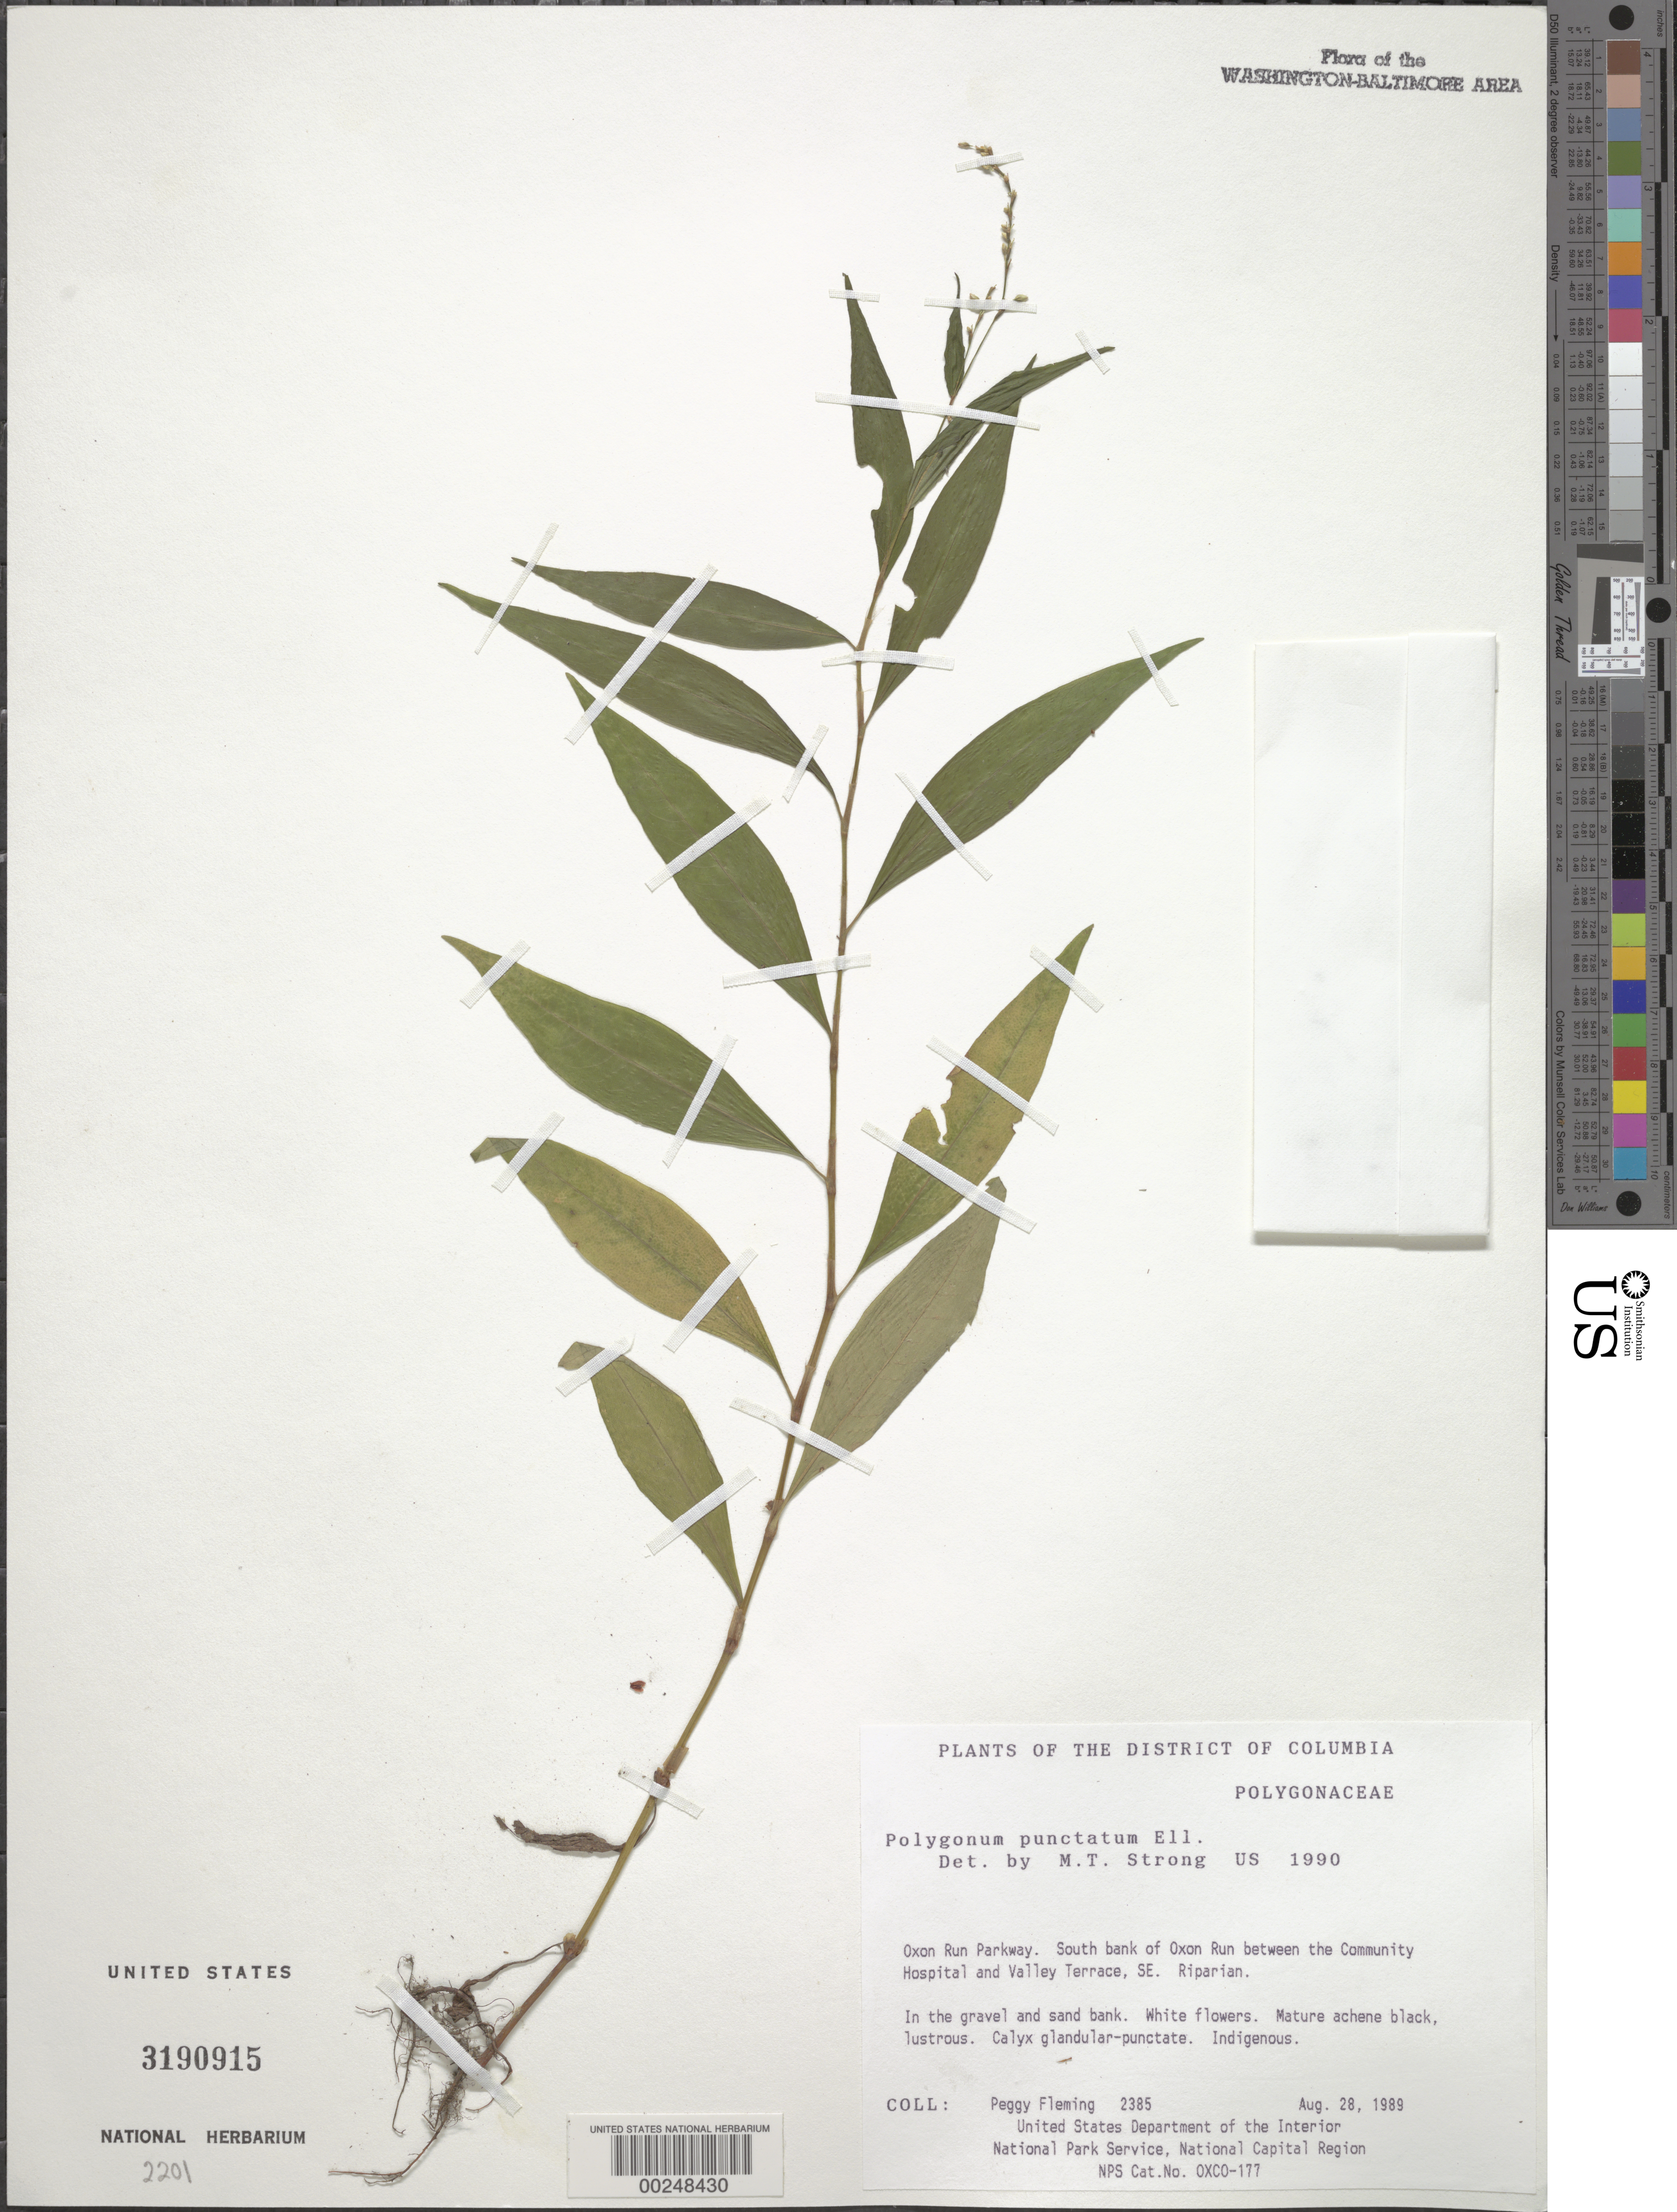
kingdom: Plantae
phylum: Tracheophyta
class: Magnoliopsida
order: Caryophyllales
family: Polygonaceae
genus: Persicaria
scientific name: Persicaria punctata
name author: (Elliott) Small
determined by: Atha, D. E.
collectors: P. Fleming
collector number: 2385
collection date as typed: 28 Aug 1989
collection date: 1989-08-28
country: United States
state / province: District of Columbia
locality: Oxon Run Parkway, between the Community Hospital and Valley Terrace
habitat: S bank of run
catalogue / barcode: US 3190915